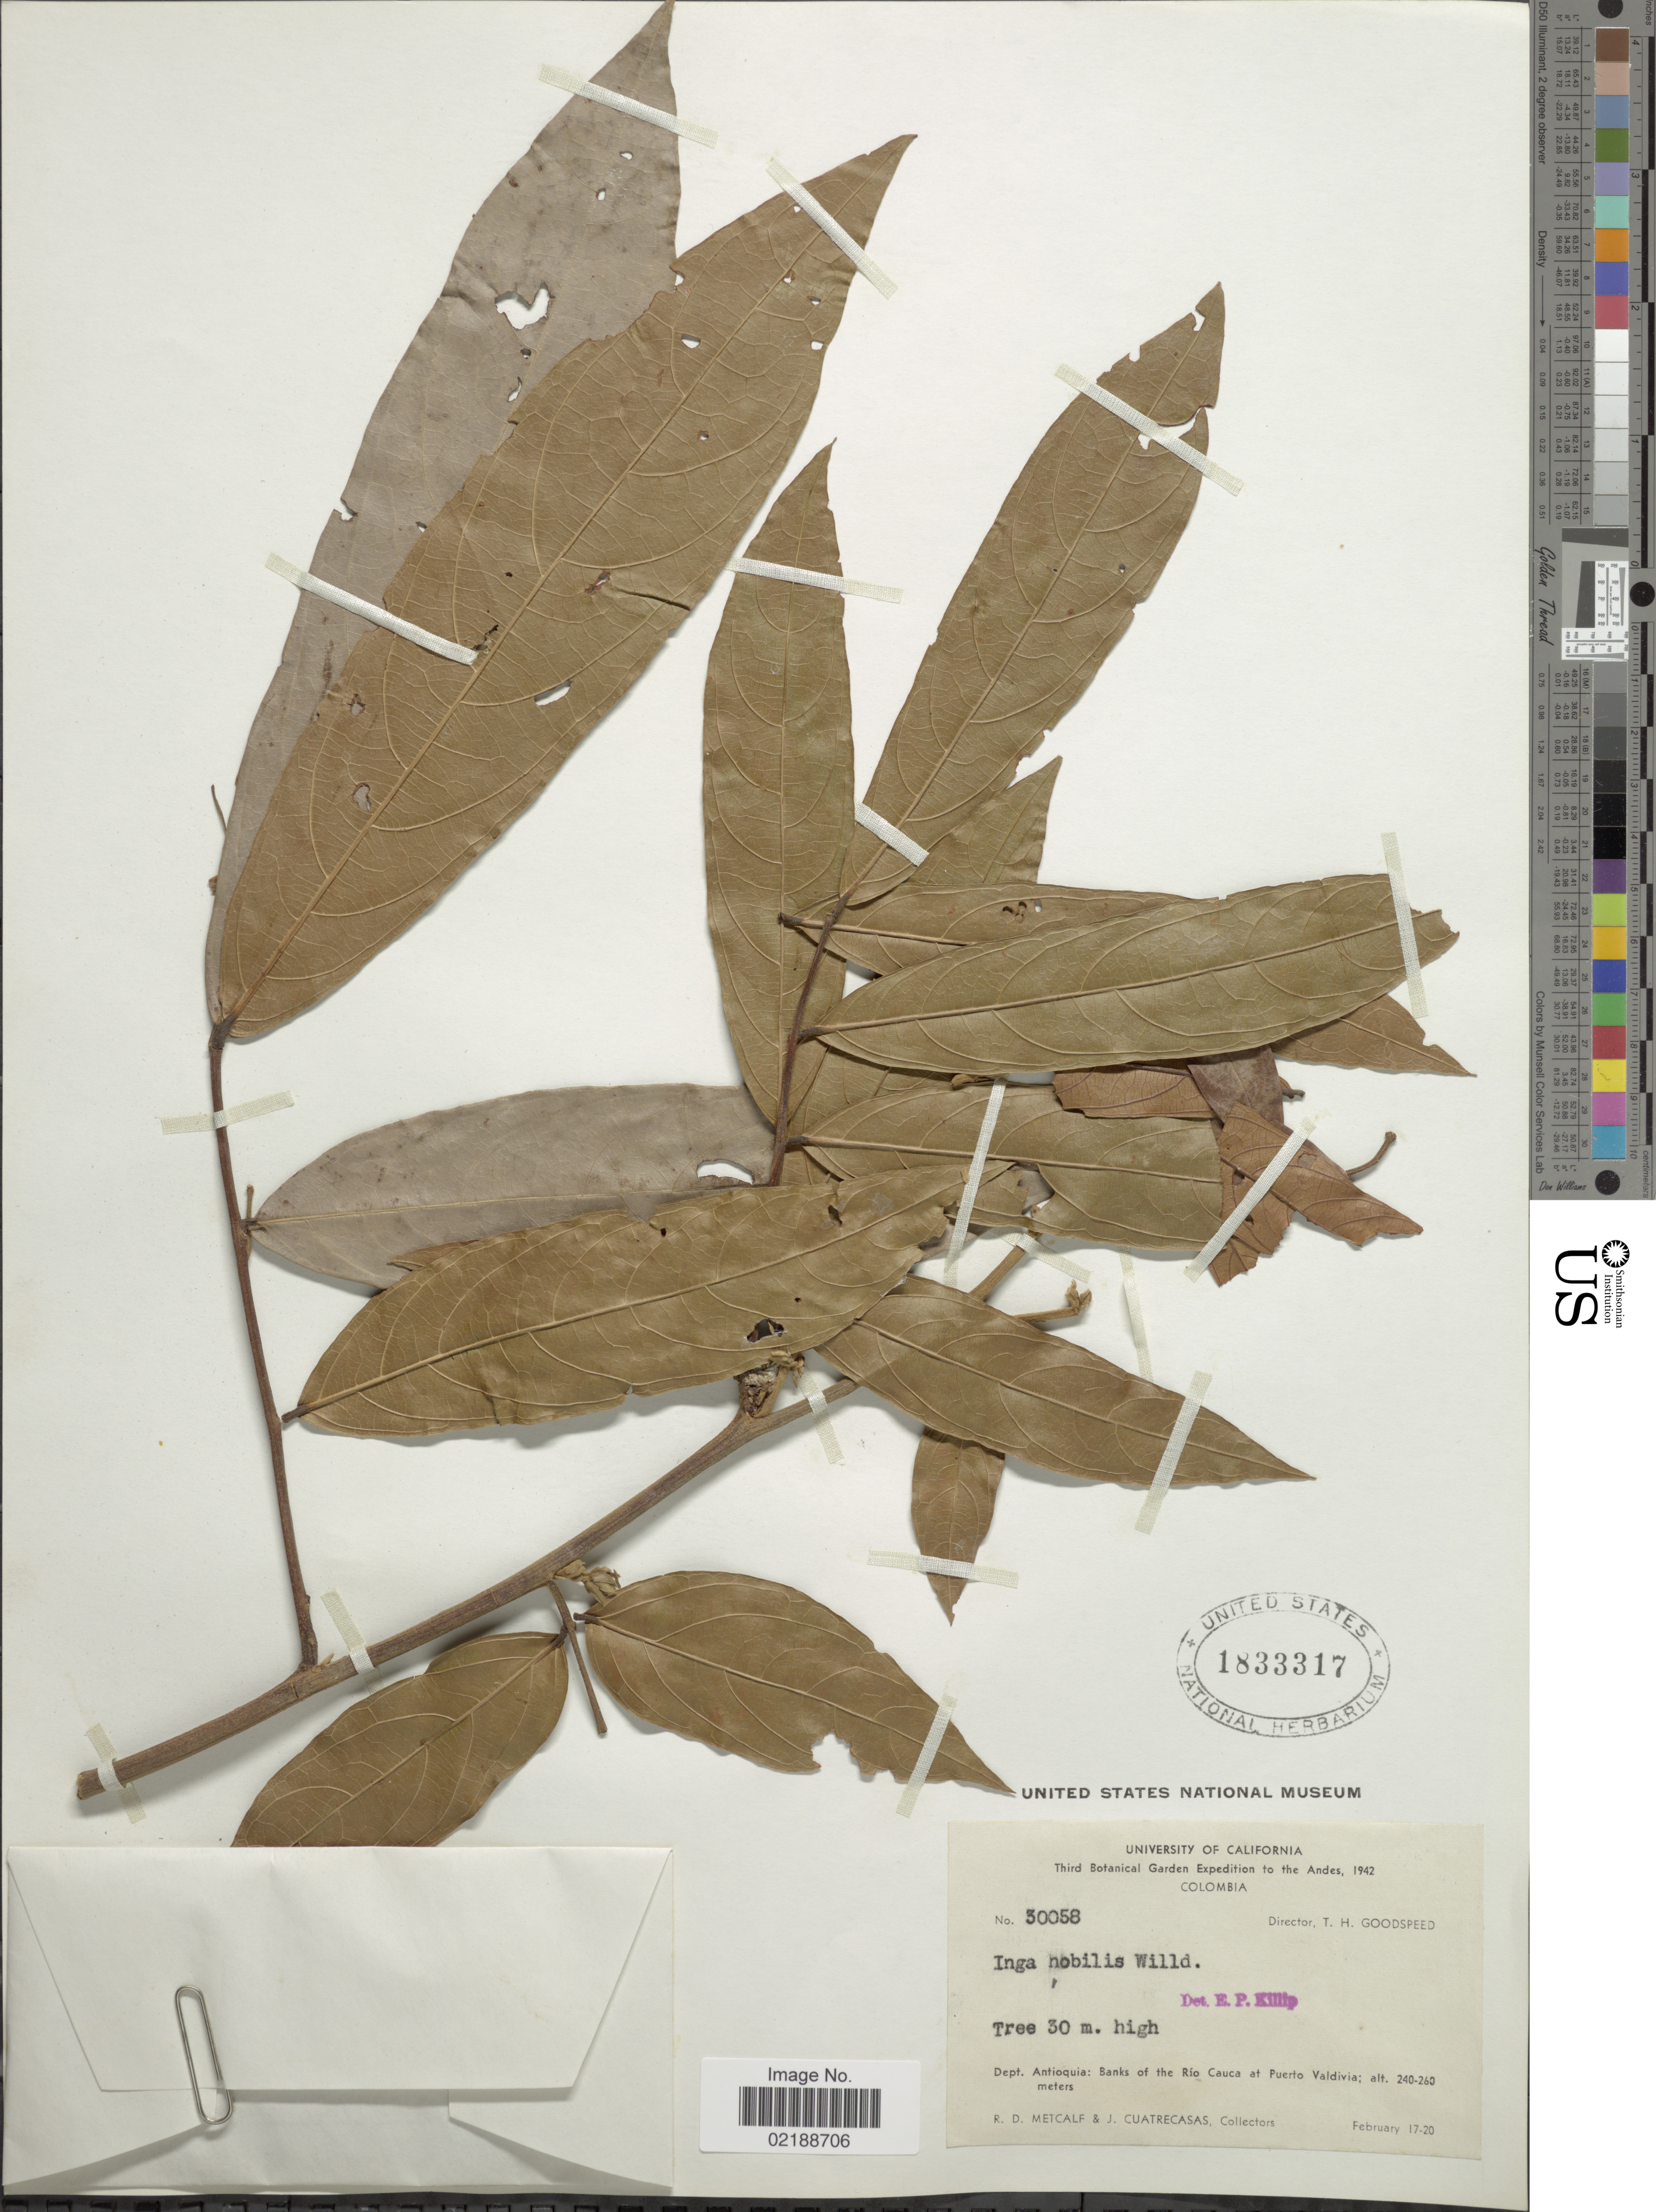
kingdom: Plantae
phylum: Tracheophyta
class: Magnoliopsida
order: Fabales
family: Fabaceae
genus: Inga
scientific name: Inga nobilis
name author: Willd.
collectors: R. D. Metcalf & J. Cuatrecasas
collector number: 30058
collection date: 1942-02-17/1942-02-20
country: Colombia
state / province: Antioquia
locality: Dept. Antioquia: banks of the Río Cauca at Puerto Valdivia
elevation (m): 240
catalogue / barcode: US 1833317